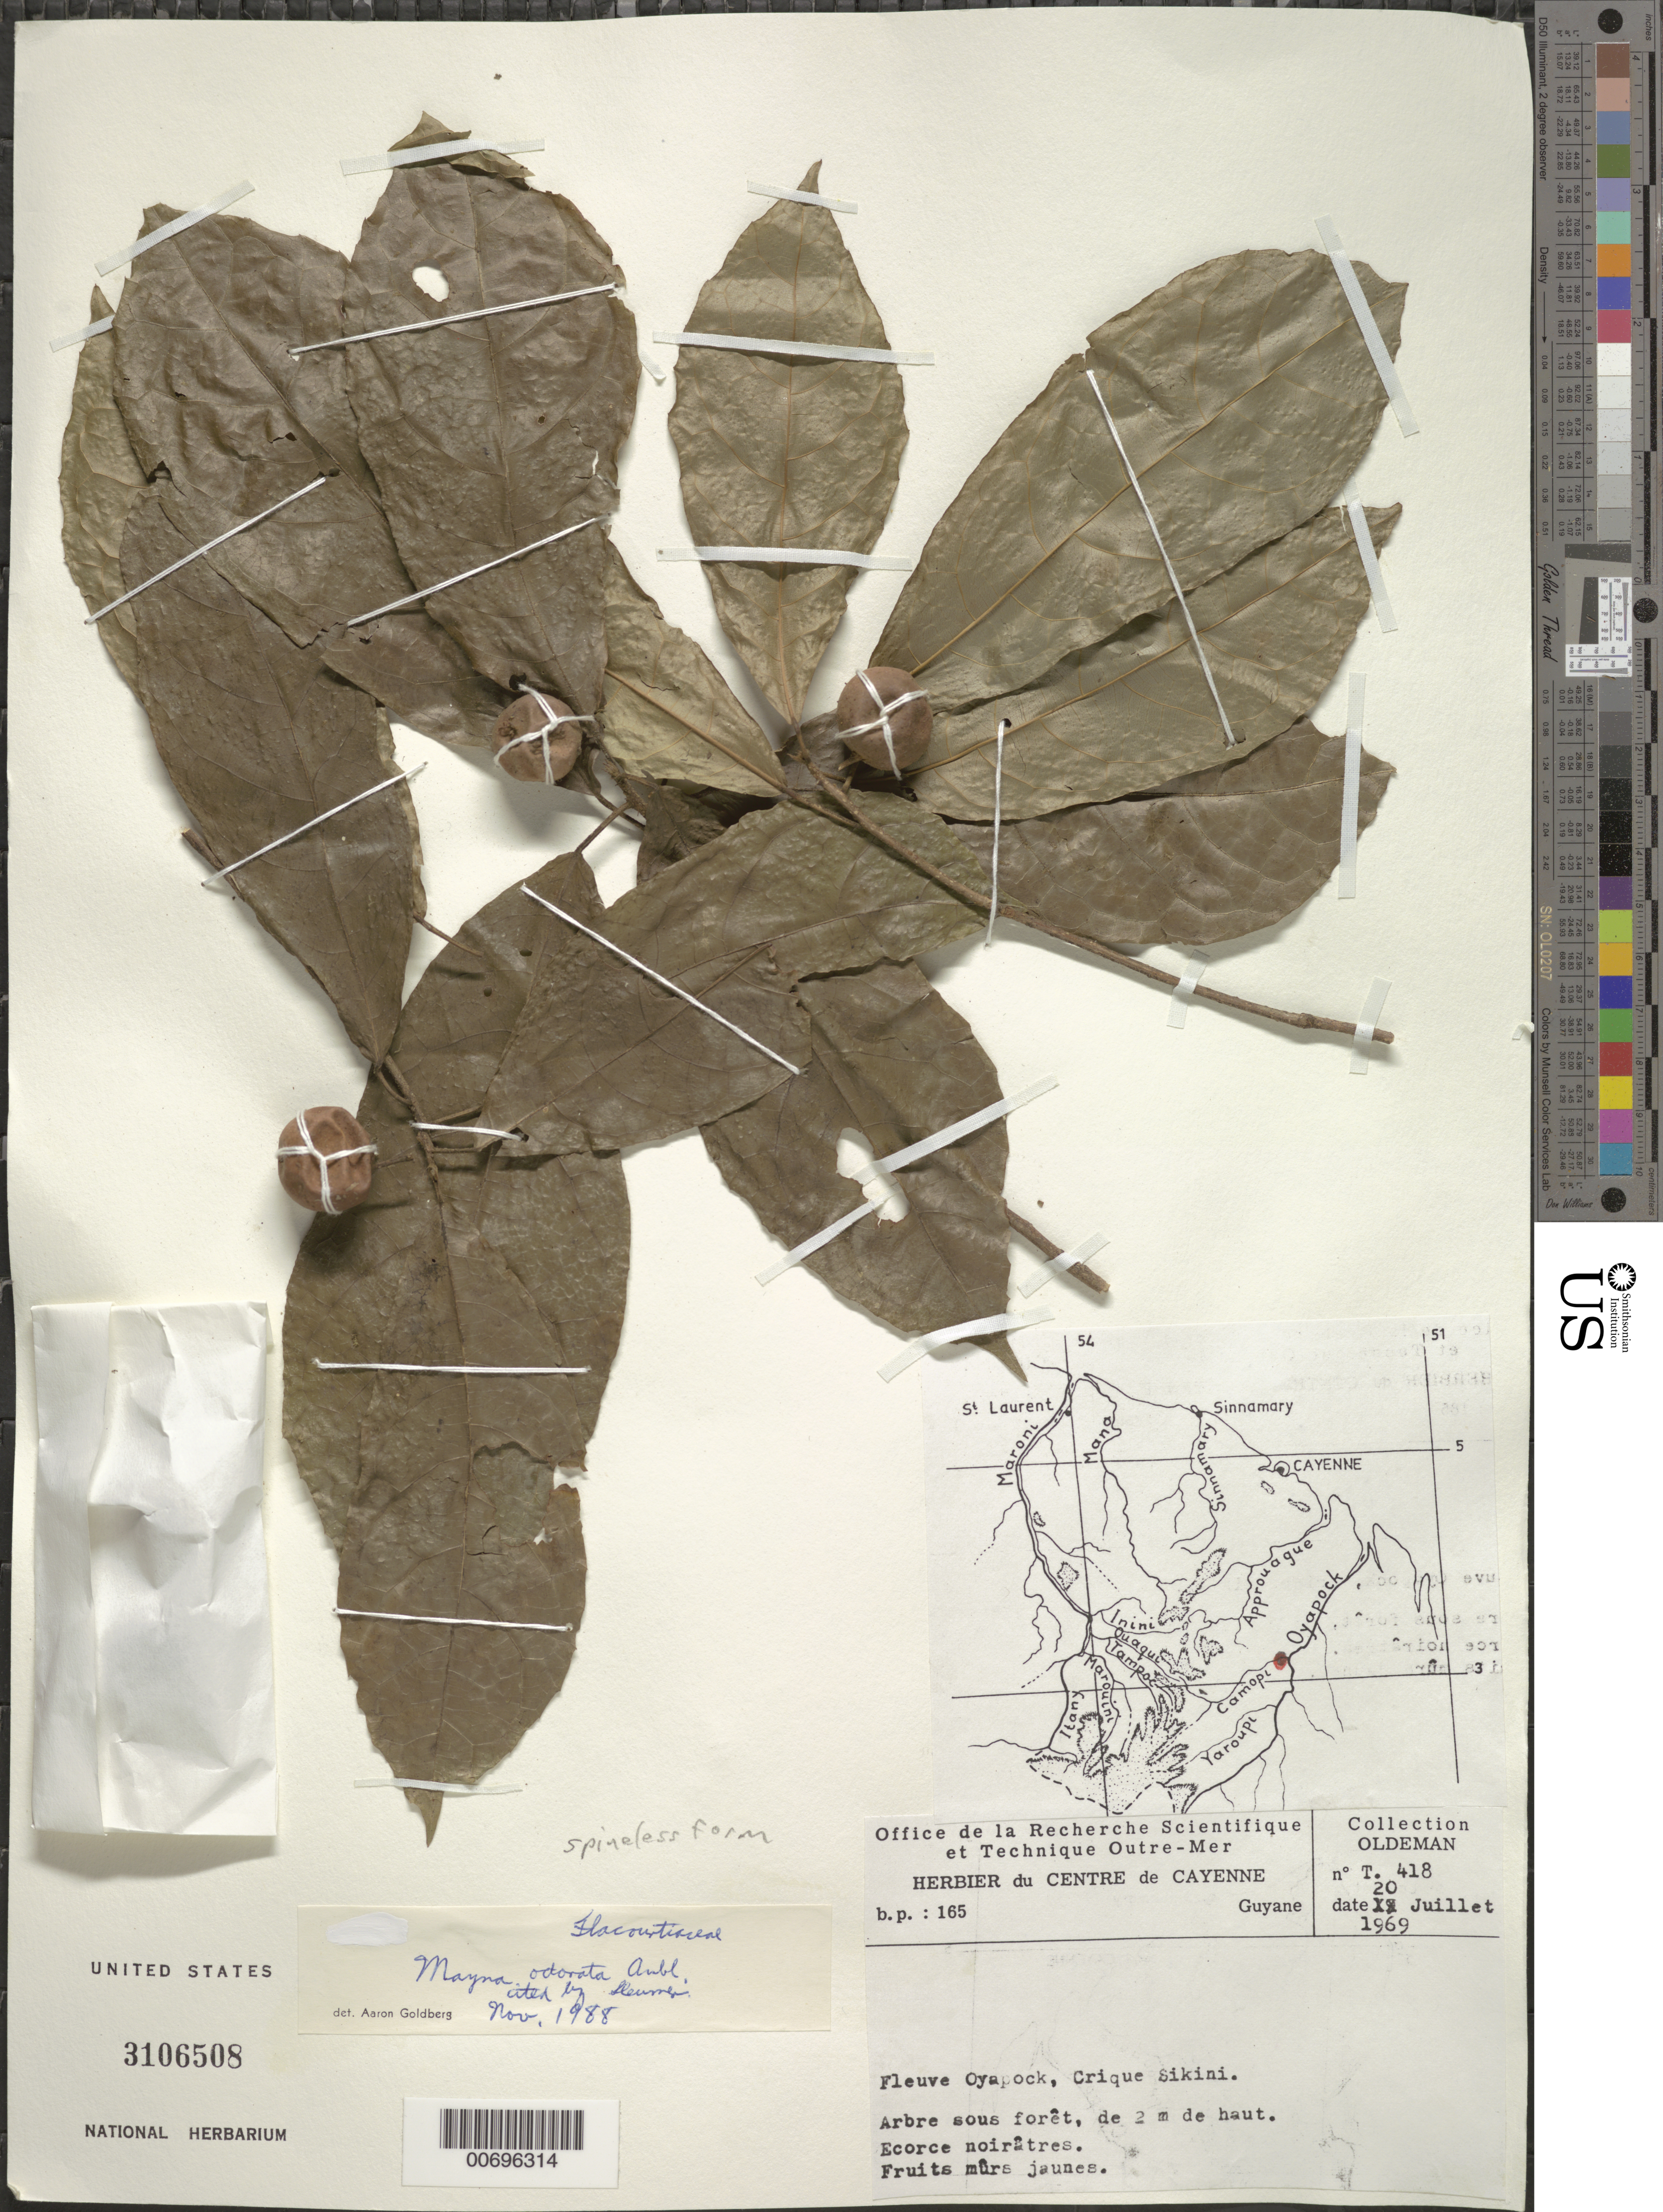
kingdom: Plantae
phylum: Tracheophyta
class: Magnoliopsida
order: Malpighiales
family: Achariaceae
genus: Mayna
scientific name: Mayna odorata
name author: Aubl.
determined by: Deumer, --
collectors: R. Oldeman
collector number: T 418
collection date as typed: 20-Jul-69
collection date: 1969-07-20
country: French Guiana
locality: Fleuve Oyapock, Crique Sikini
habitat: Forest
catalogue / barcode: US 3106508